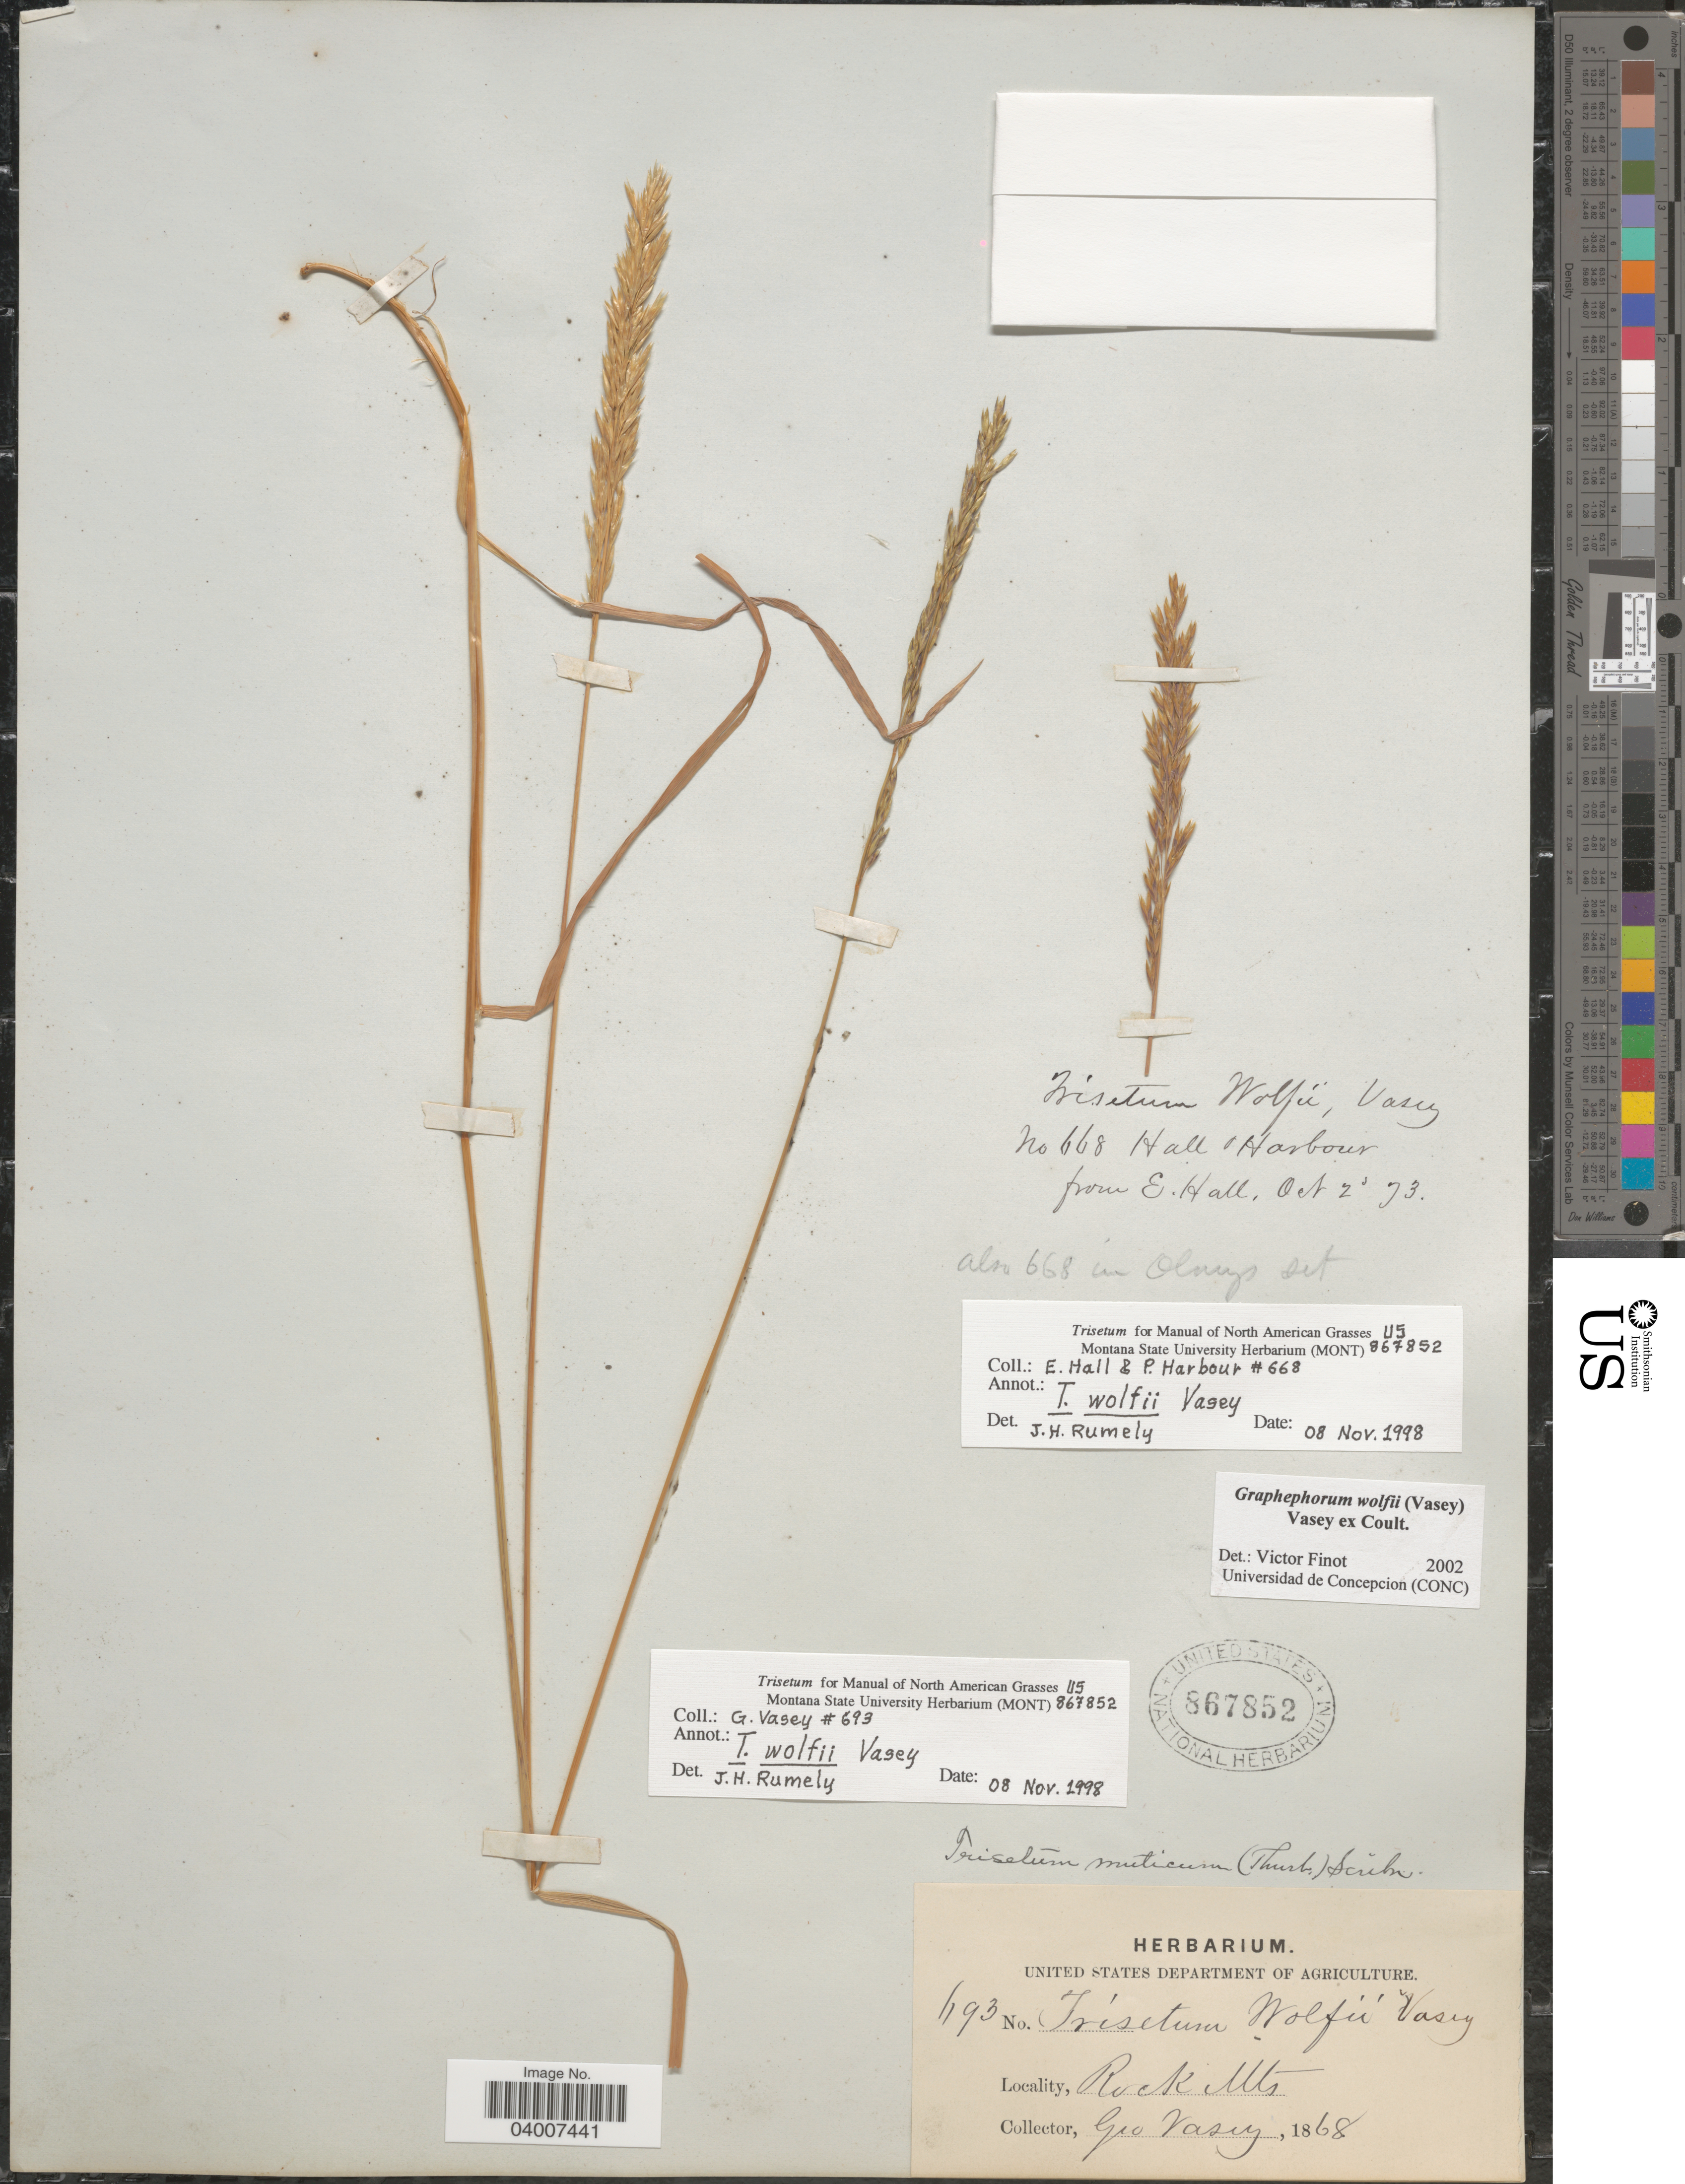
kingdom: Plantae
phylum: Tracheophyta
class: Liliopsida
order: Poales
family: Poaceae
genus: Graphephorum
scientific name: Graphephorum wolfii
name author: (E. Fourn.) Vasey ex Coult.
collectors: G. Vasey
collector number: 93*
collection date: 1868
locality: Rock Mts.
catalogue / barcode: US 867852